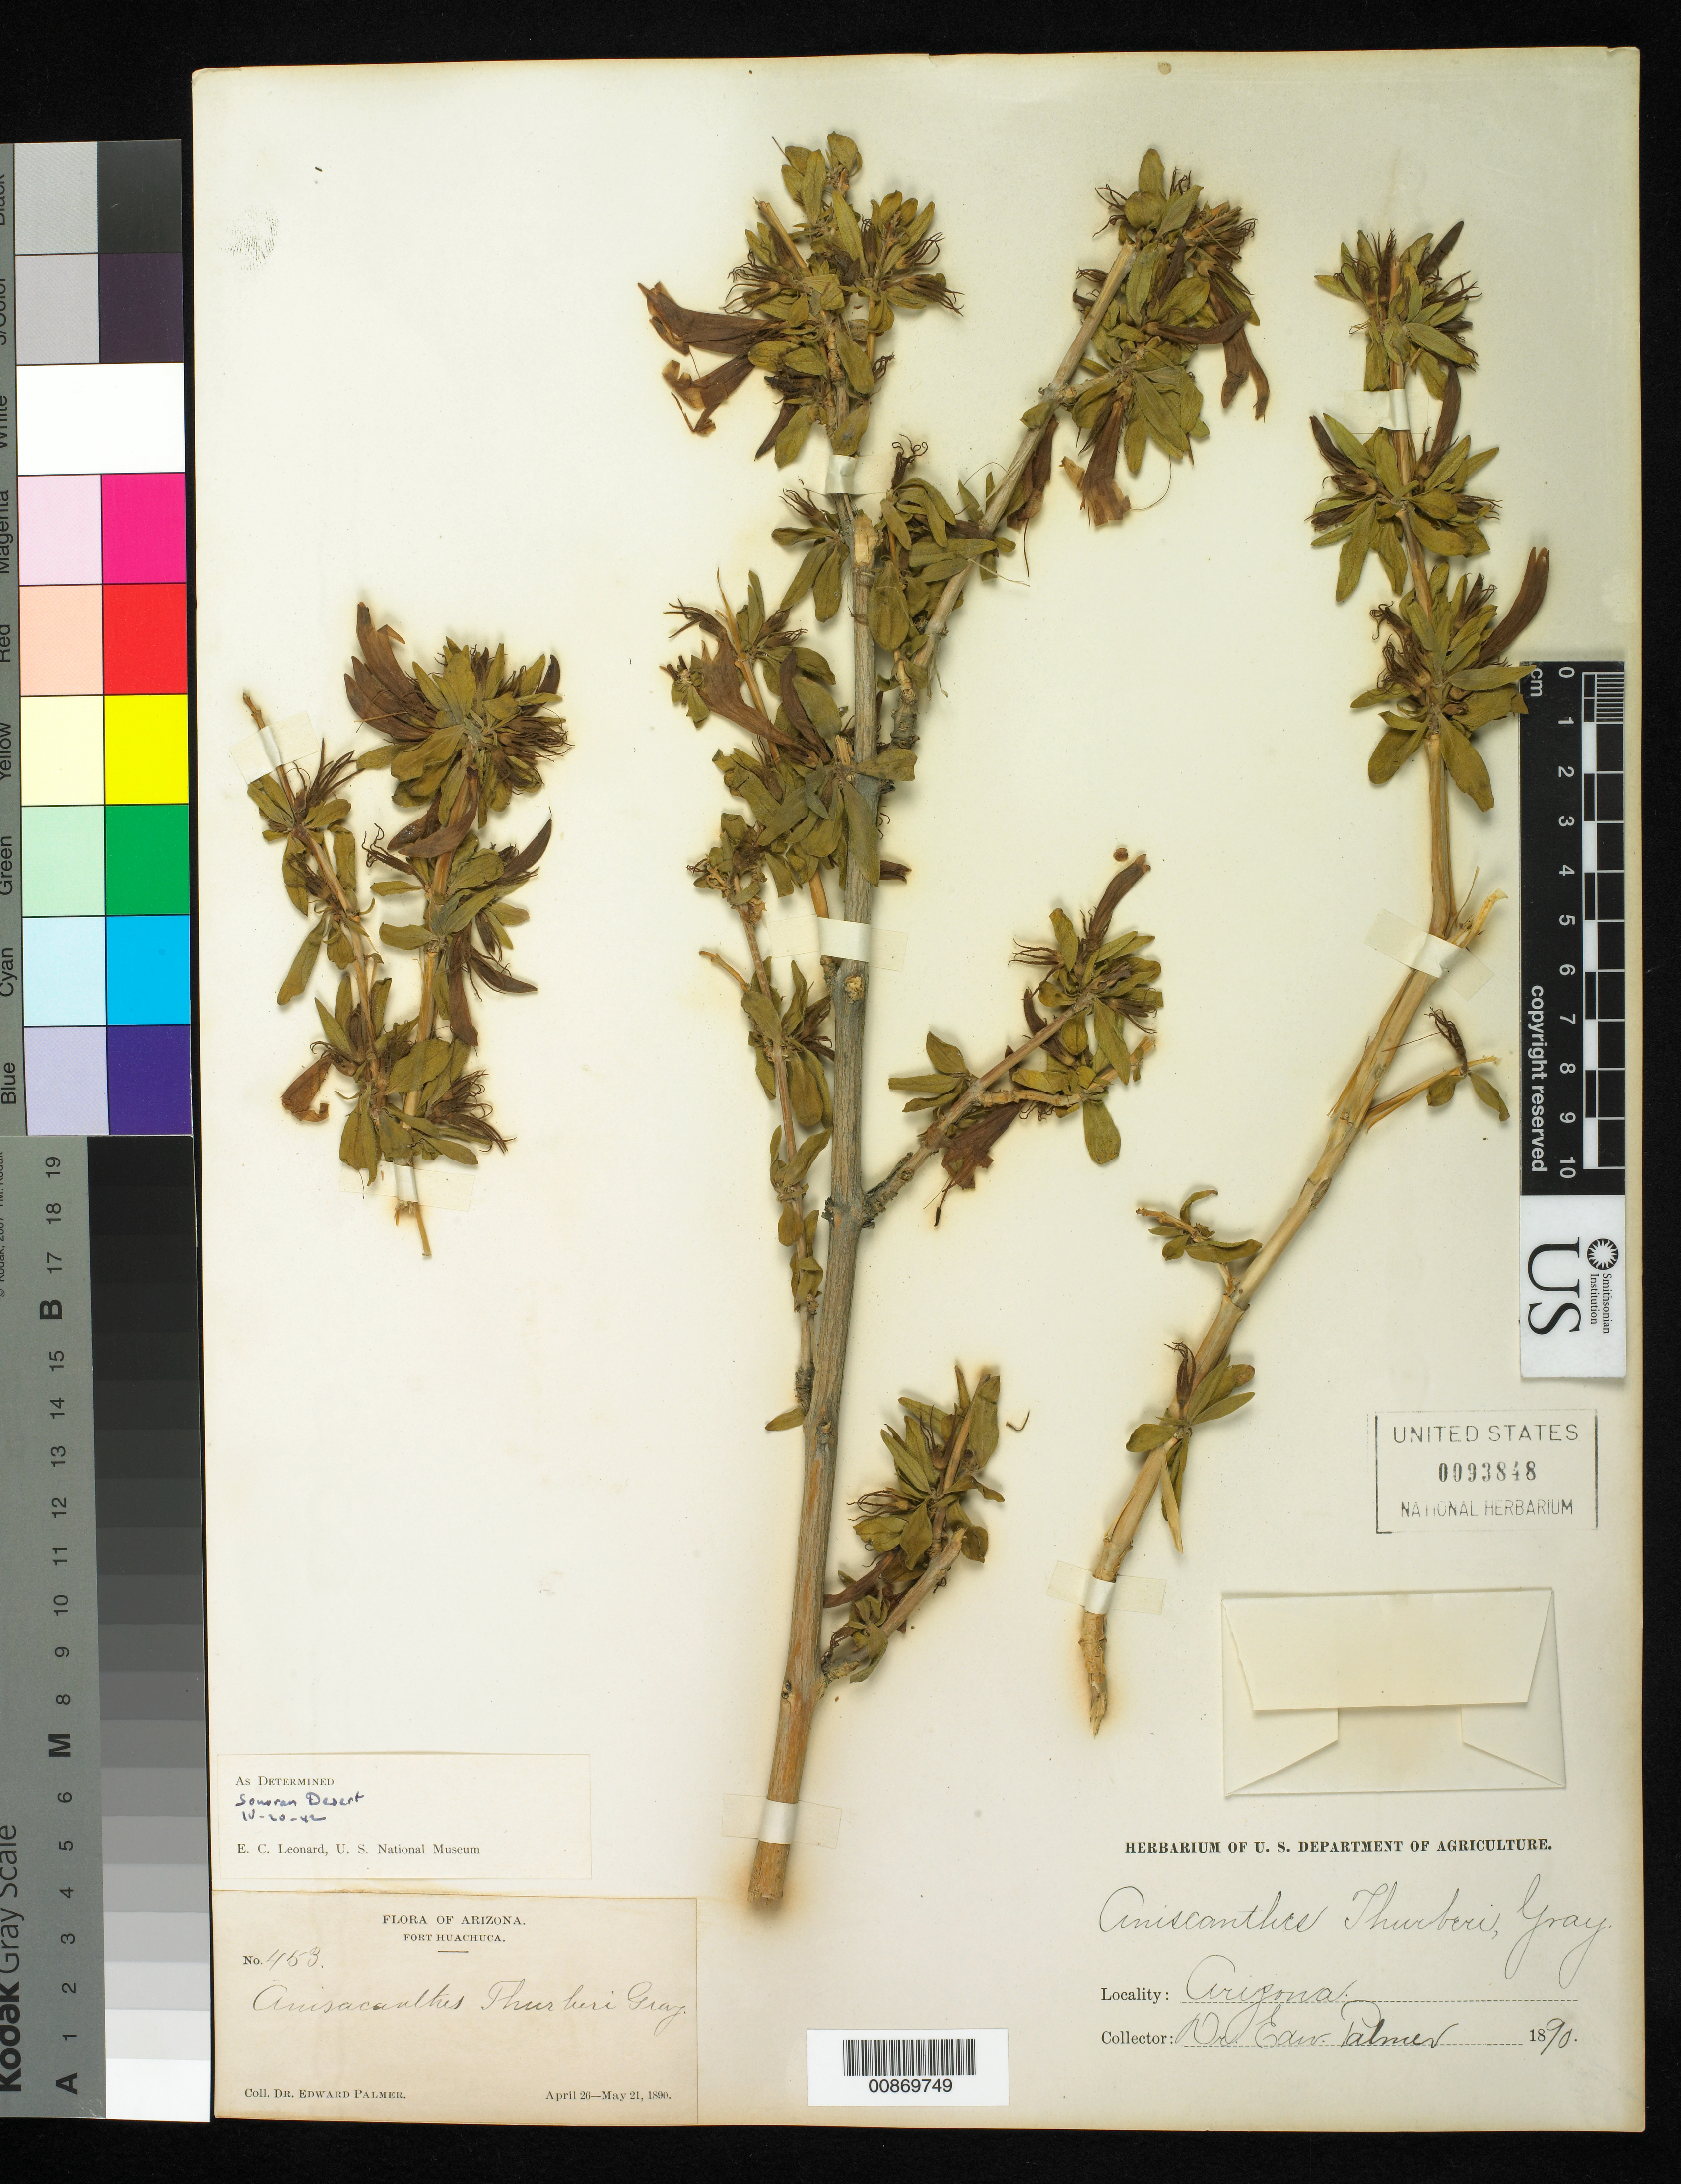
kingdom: Plantae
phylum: Tracheophyta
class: Magnoliopsida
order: Lamiales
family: Acanthaceae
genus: Anisacanthus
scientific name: Anisacanthus thurberi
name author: (Torr.) A. Gray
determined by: Leonard, Emery C., (US)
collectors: E. Palmer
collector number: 453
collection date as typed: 26 Apr 1890 to 21 May 1890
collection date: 1890-04-26/1890-05-21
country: United States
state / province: Arizona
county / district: Cochise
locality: Fort Huachuca.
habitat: Sonoran Desert.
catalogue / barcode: US 93848